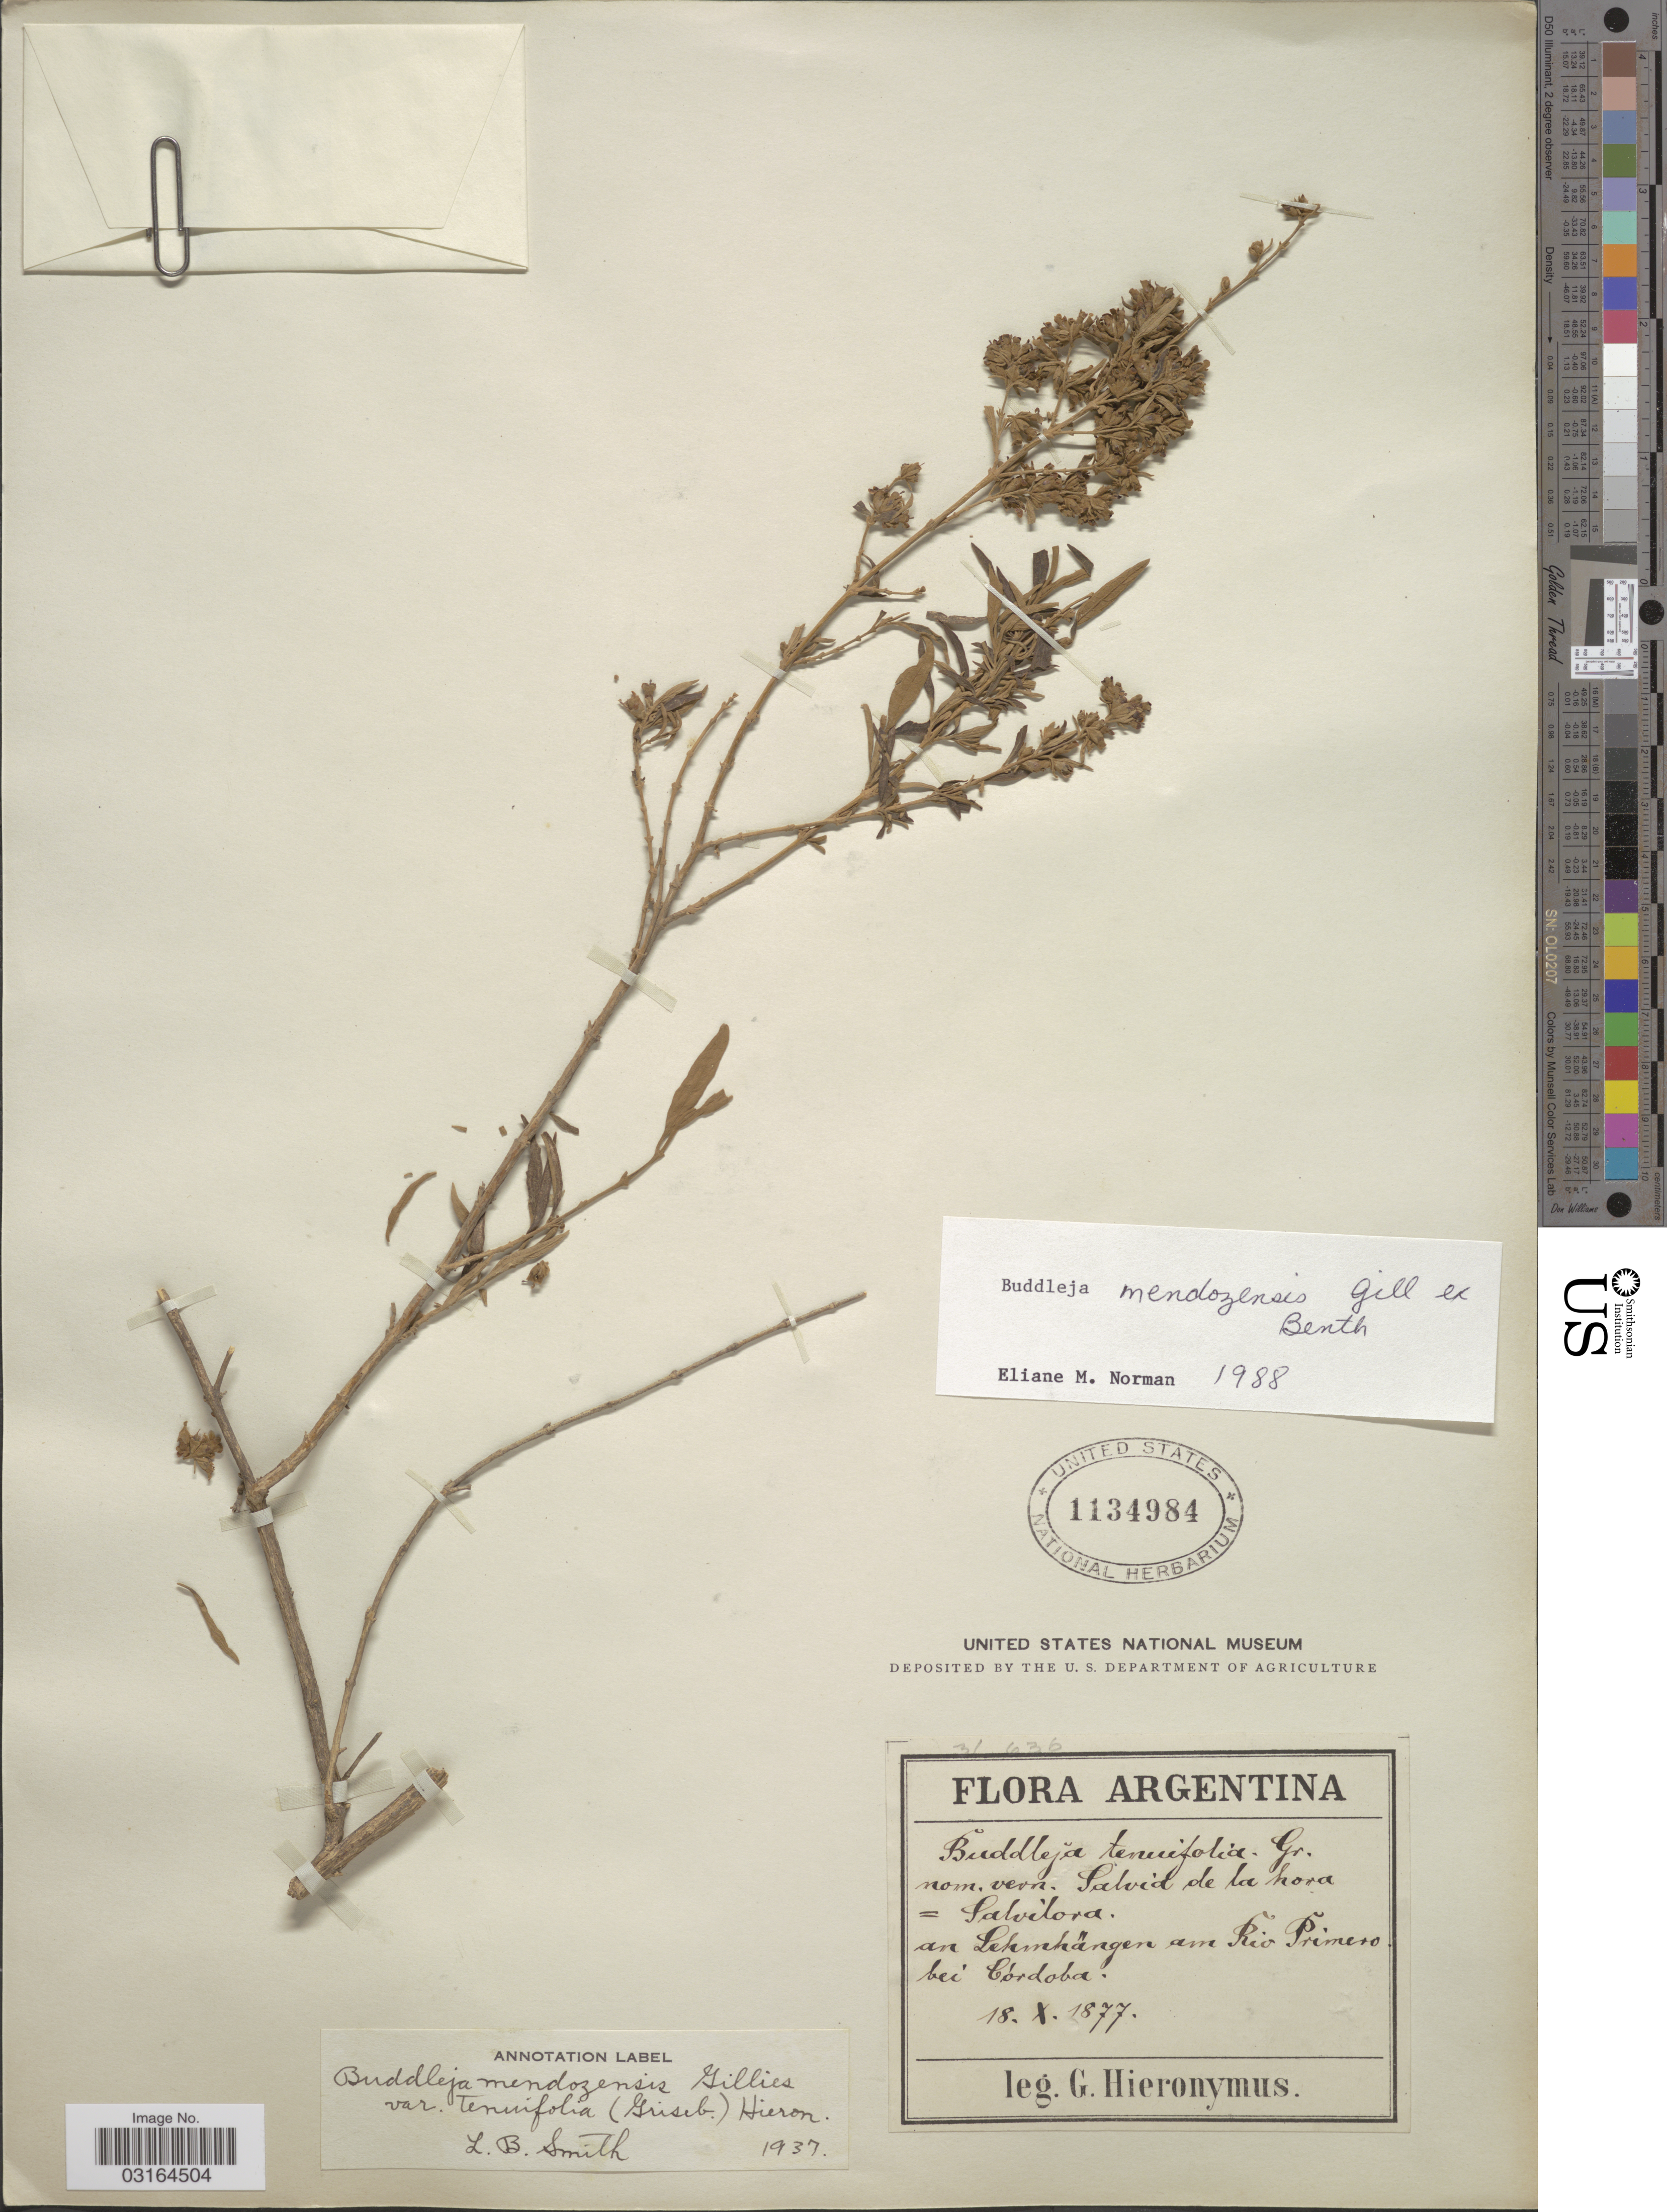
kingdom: Plantae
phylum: Tracheophyta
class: Magnoliopsida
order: Lamiales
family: Scrophulariaceae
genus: Buddleja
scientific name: Buddleja mendozensis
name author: Gillet ex Benth.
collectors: G. H. Hieronymus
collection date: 1877-10-18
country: Argentina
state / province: Cordoba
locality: An Lehmhängen am Rio Primero bei Córdoba.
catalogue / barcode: US 1134984